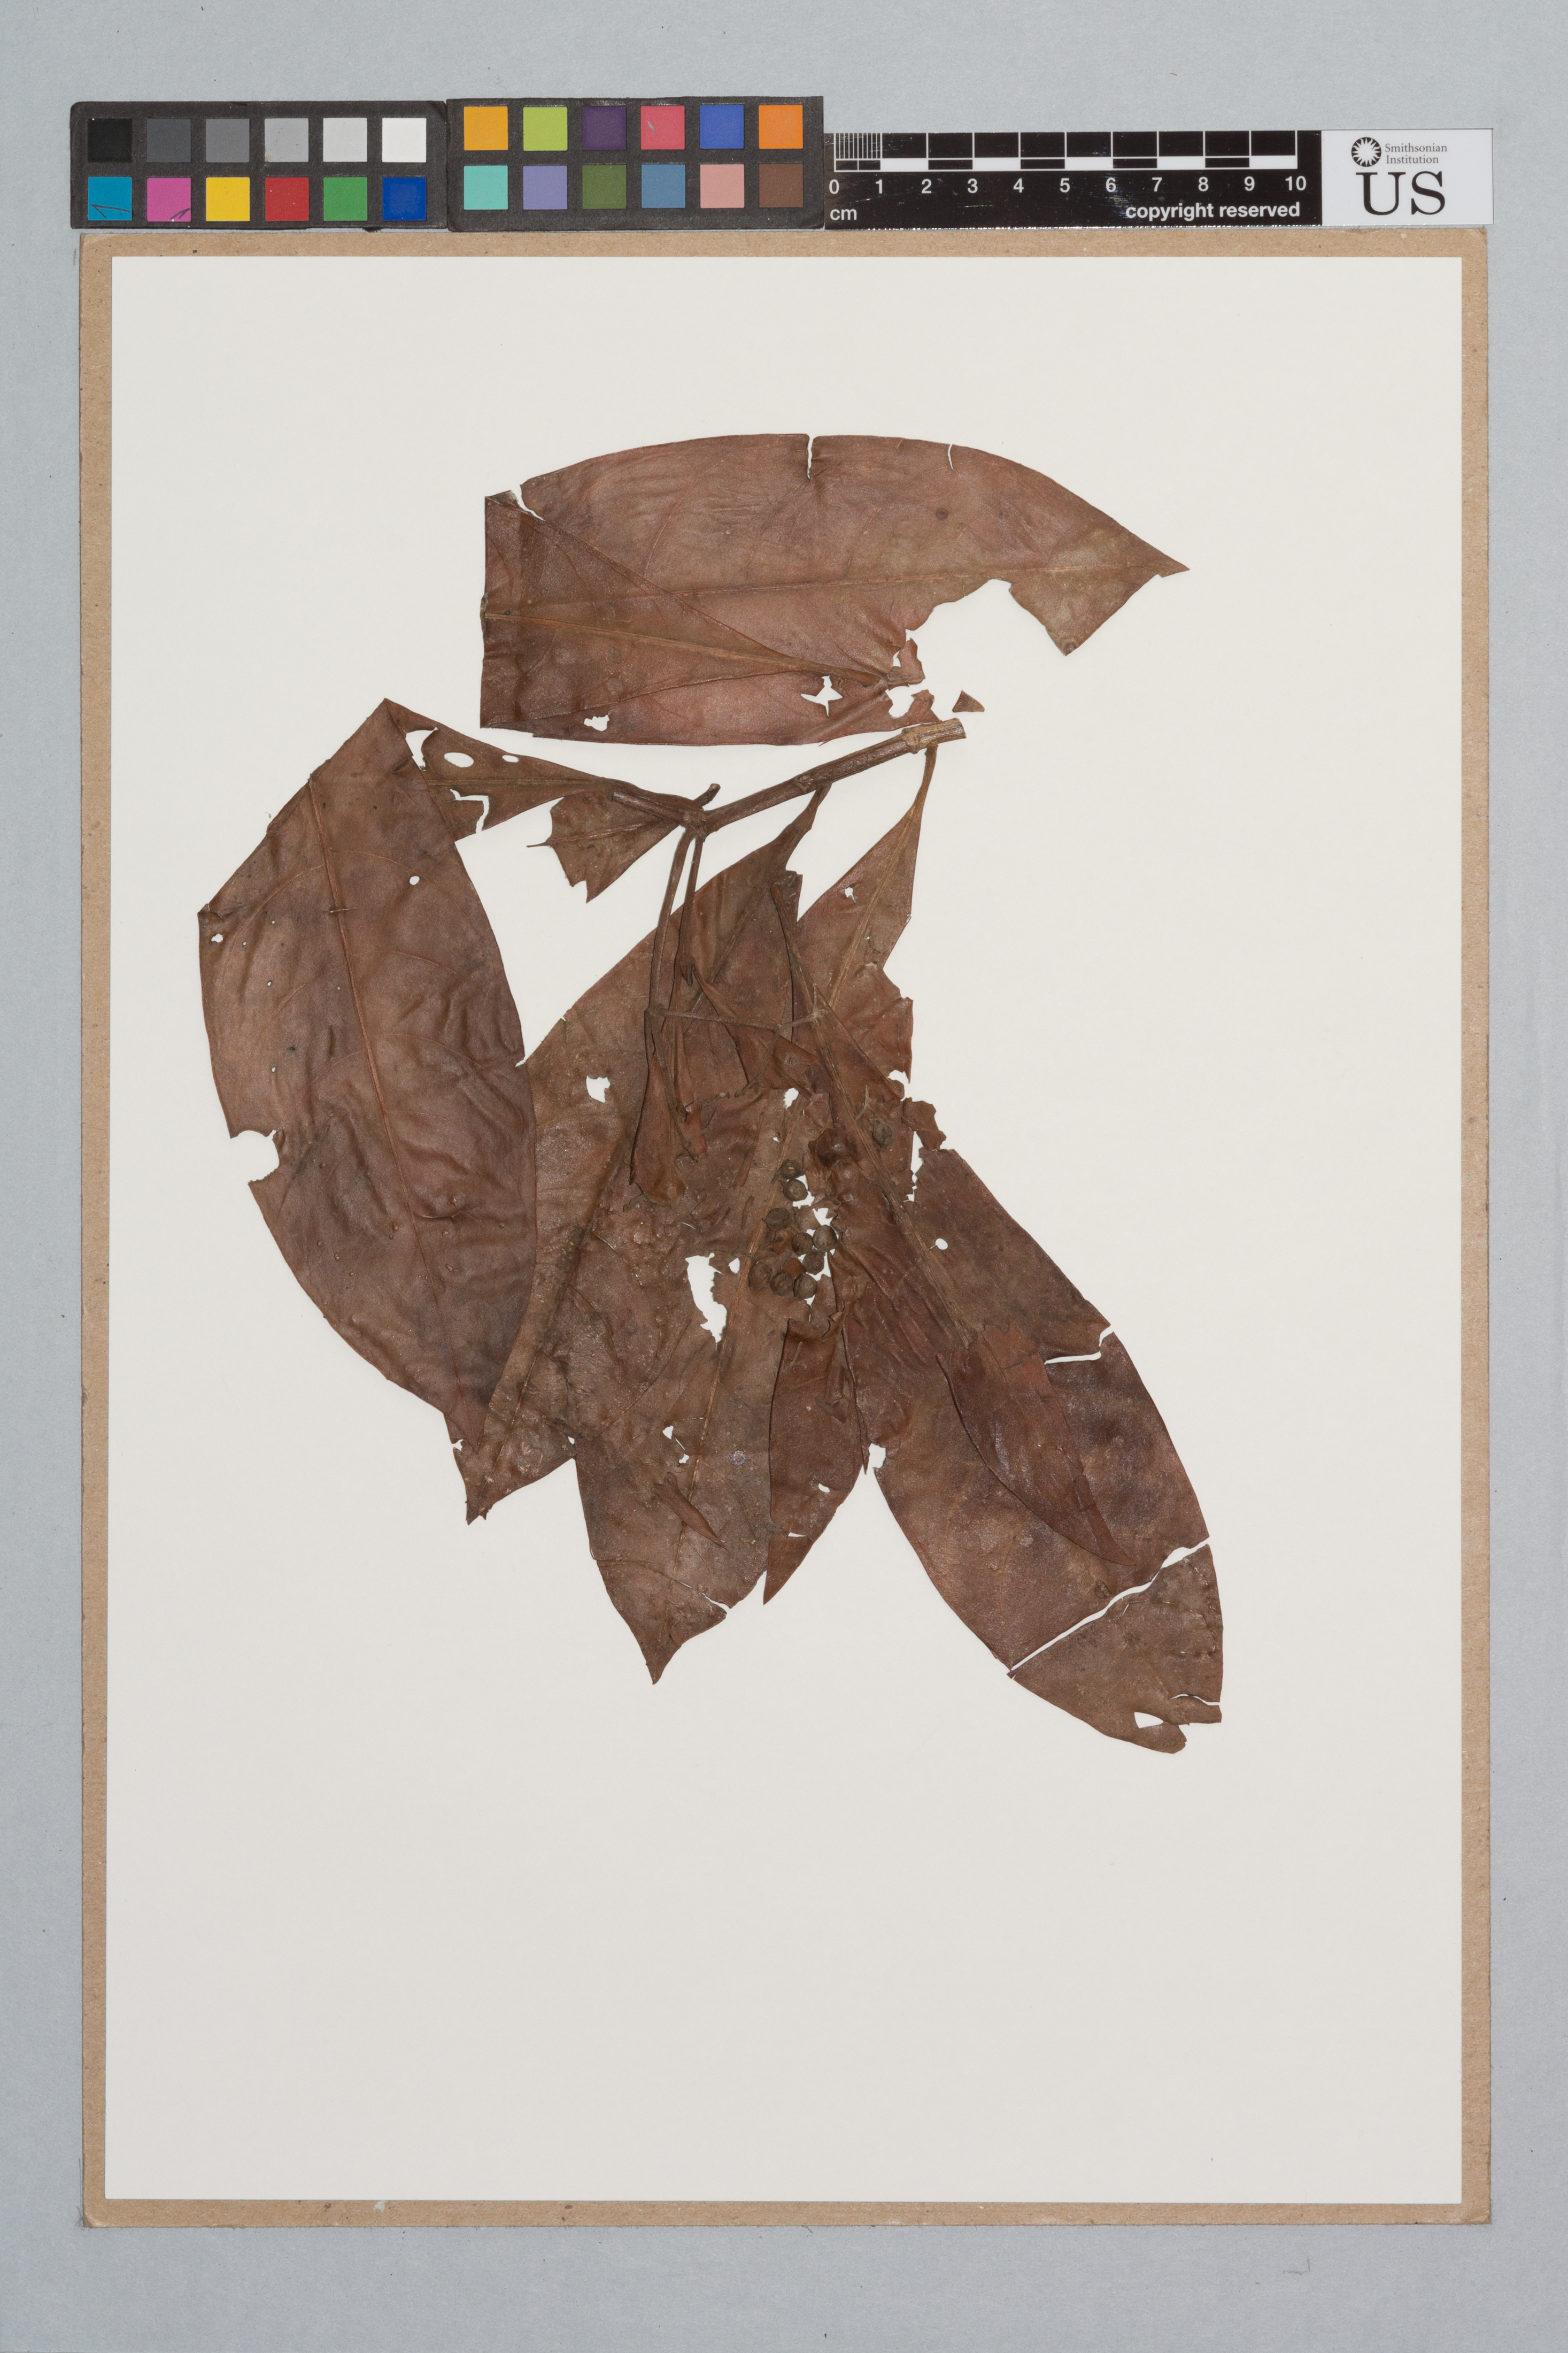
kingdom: Plantae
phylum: Tracheophyta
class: Magnoliopsida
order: Gentianales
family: Rubiaceae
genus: Psychotria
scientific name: Psychotria anceps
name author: Kunth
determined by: Taylor, Charlotte M.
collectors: W. Hahn & S. Tiwari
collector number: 5177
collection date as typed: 24 January 1989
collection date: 1989-01-24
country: Guyana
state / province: Cuyuni-Mazaruni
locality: Kartabo, Willems Timber concession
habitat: Wallaba (Eperua) forest on white sand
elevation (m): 100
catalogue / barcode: US 3317943